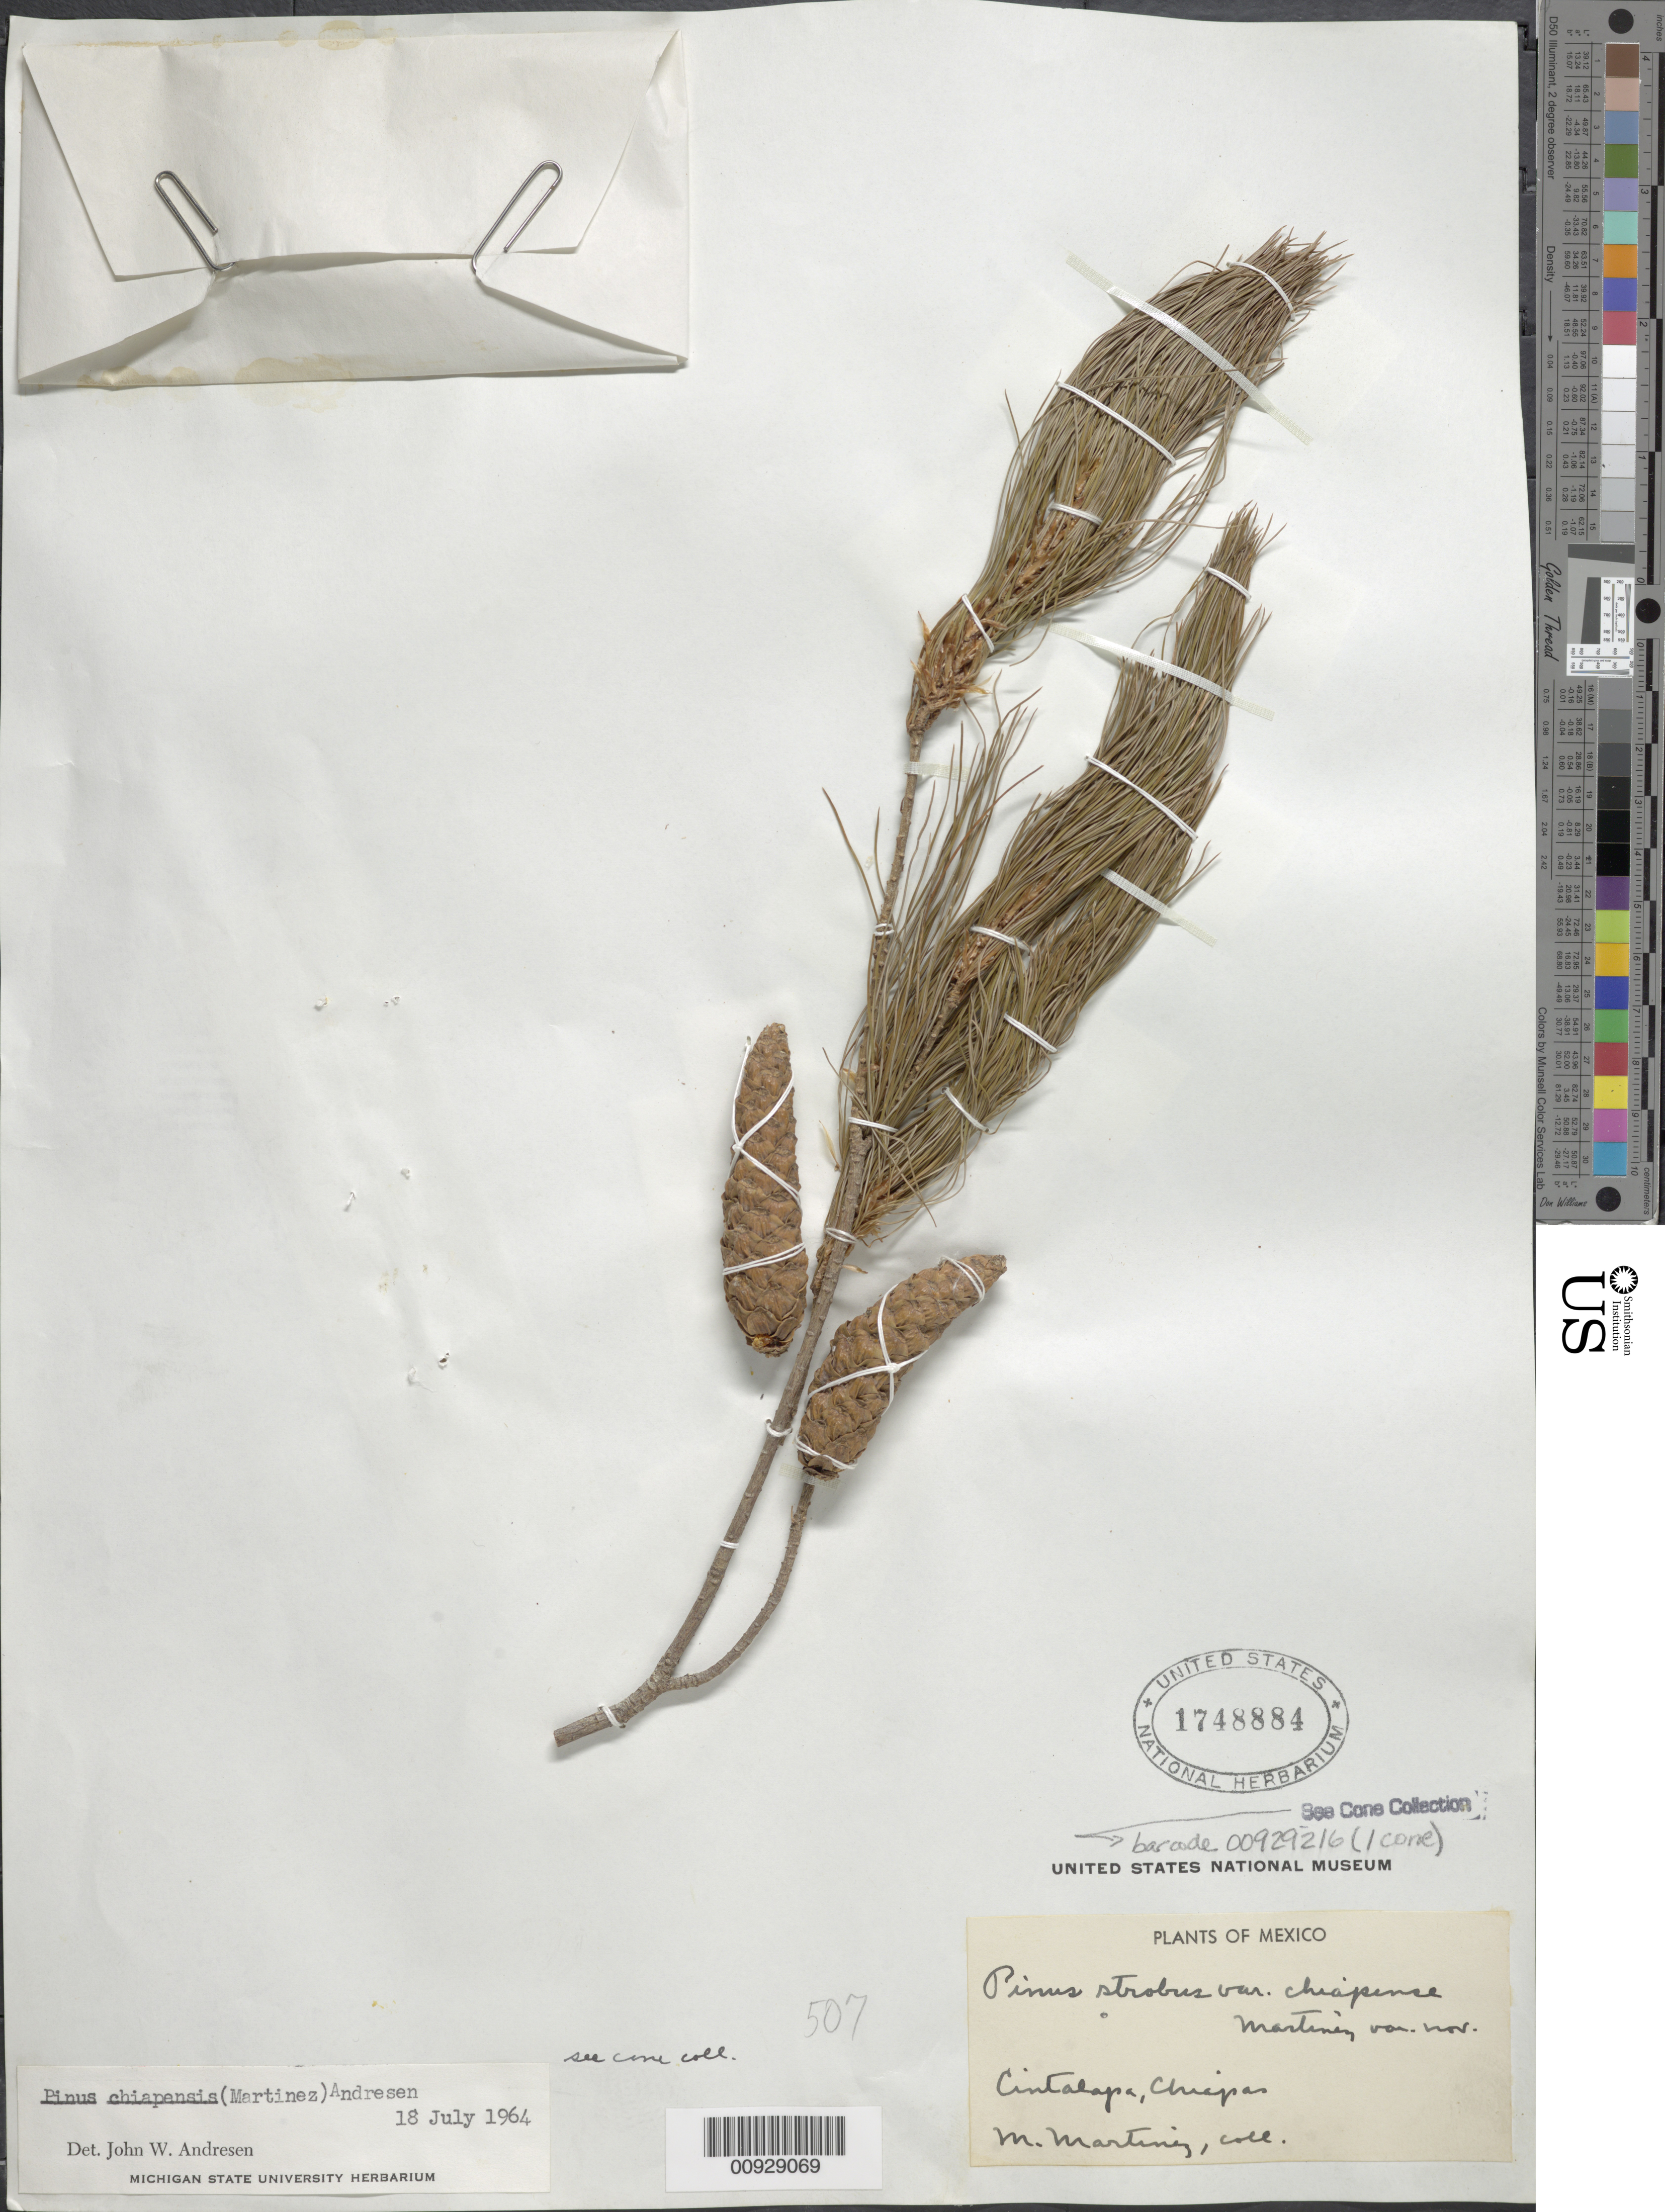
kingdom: Plantae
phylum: Tracheophyta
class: Pinopsida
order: Pinales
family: Pinaceae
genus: Pinus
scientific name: Pinus chiapensis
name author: (Martínez) Andrésen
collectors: M. Martinez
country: Mexico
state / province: Chiapas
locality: Cintalapa.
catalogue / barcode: US 1748884